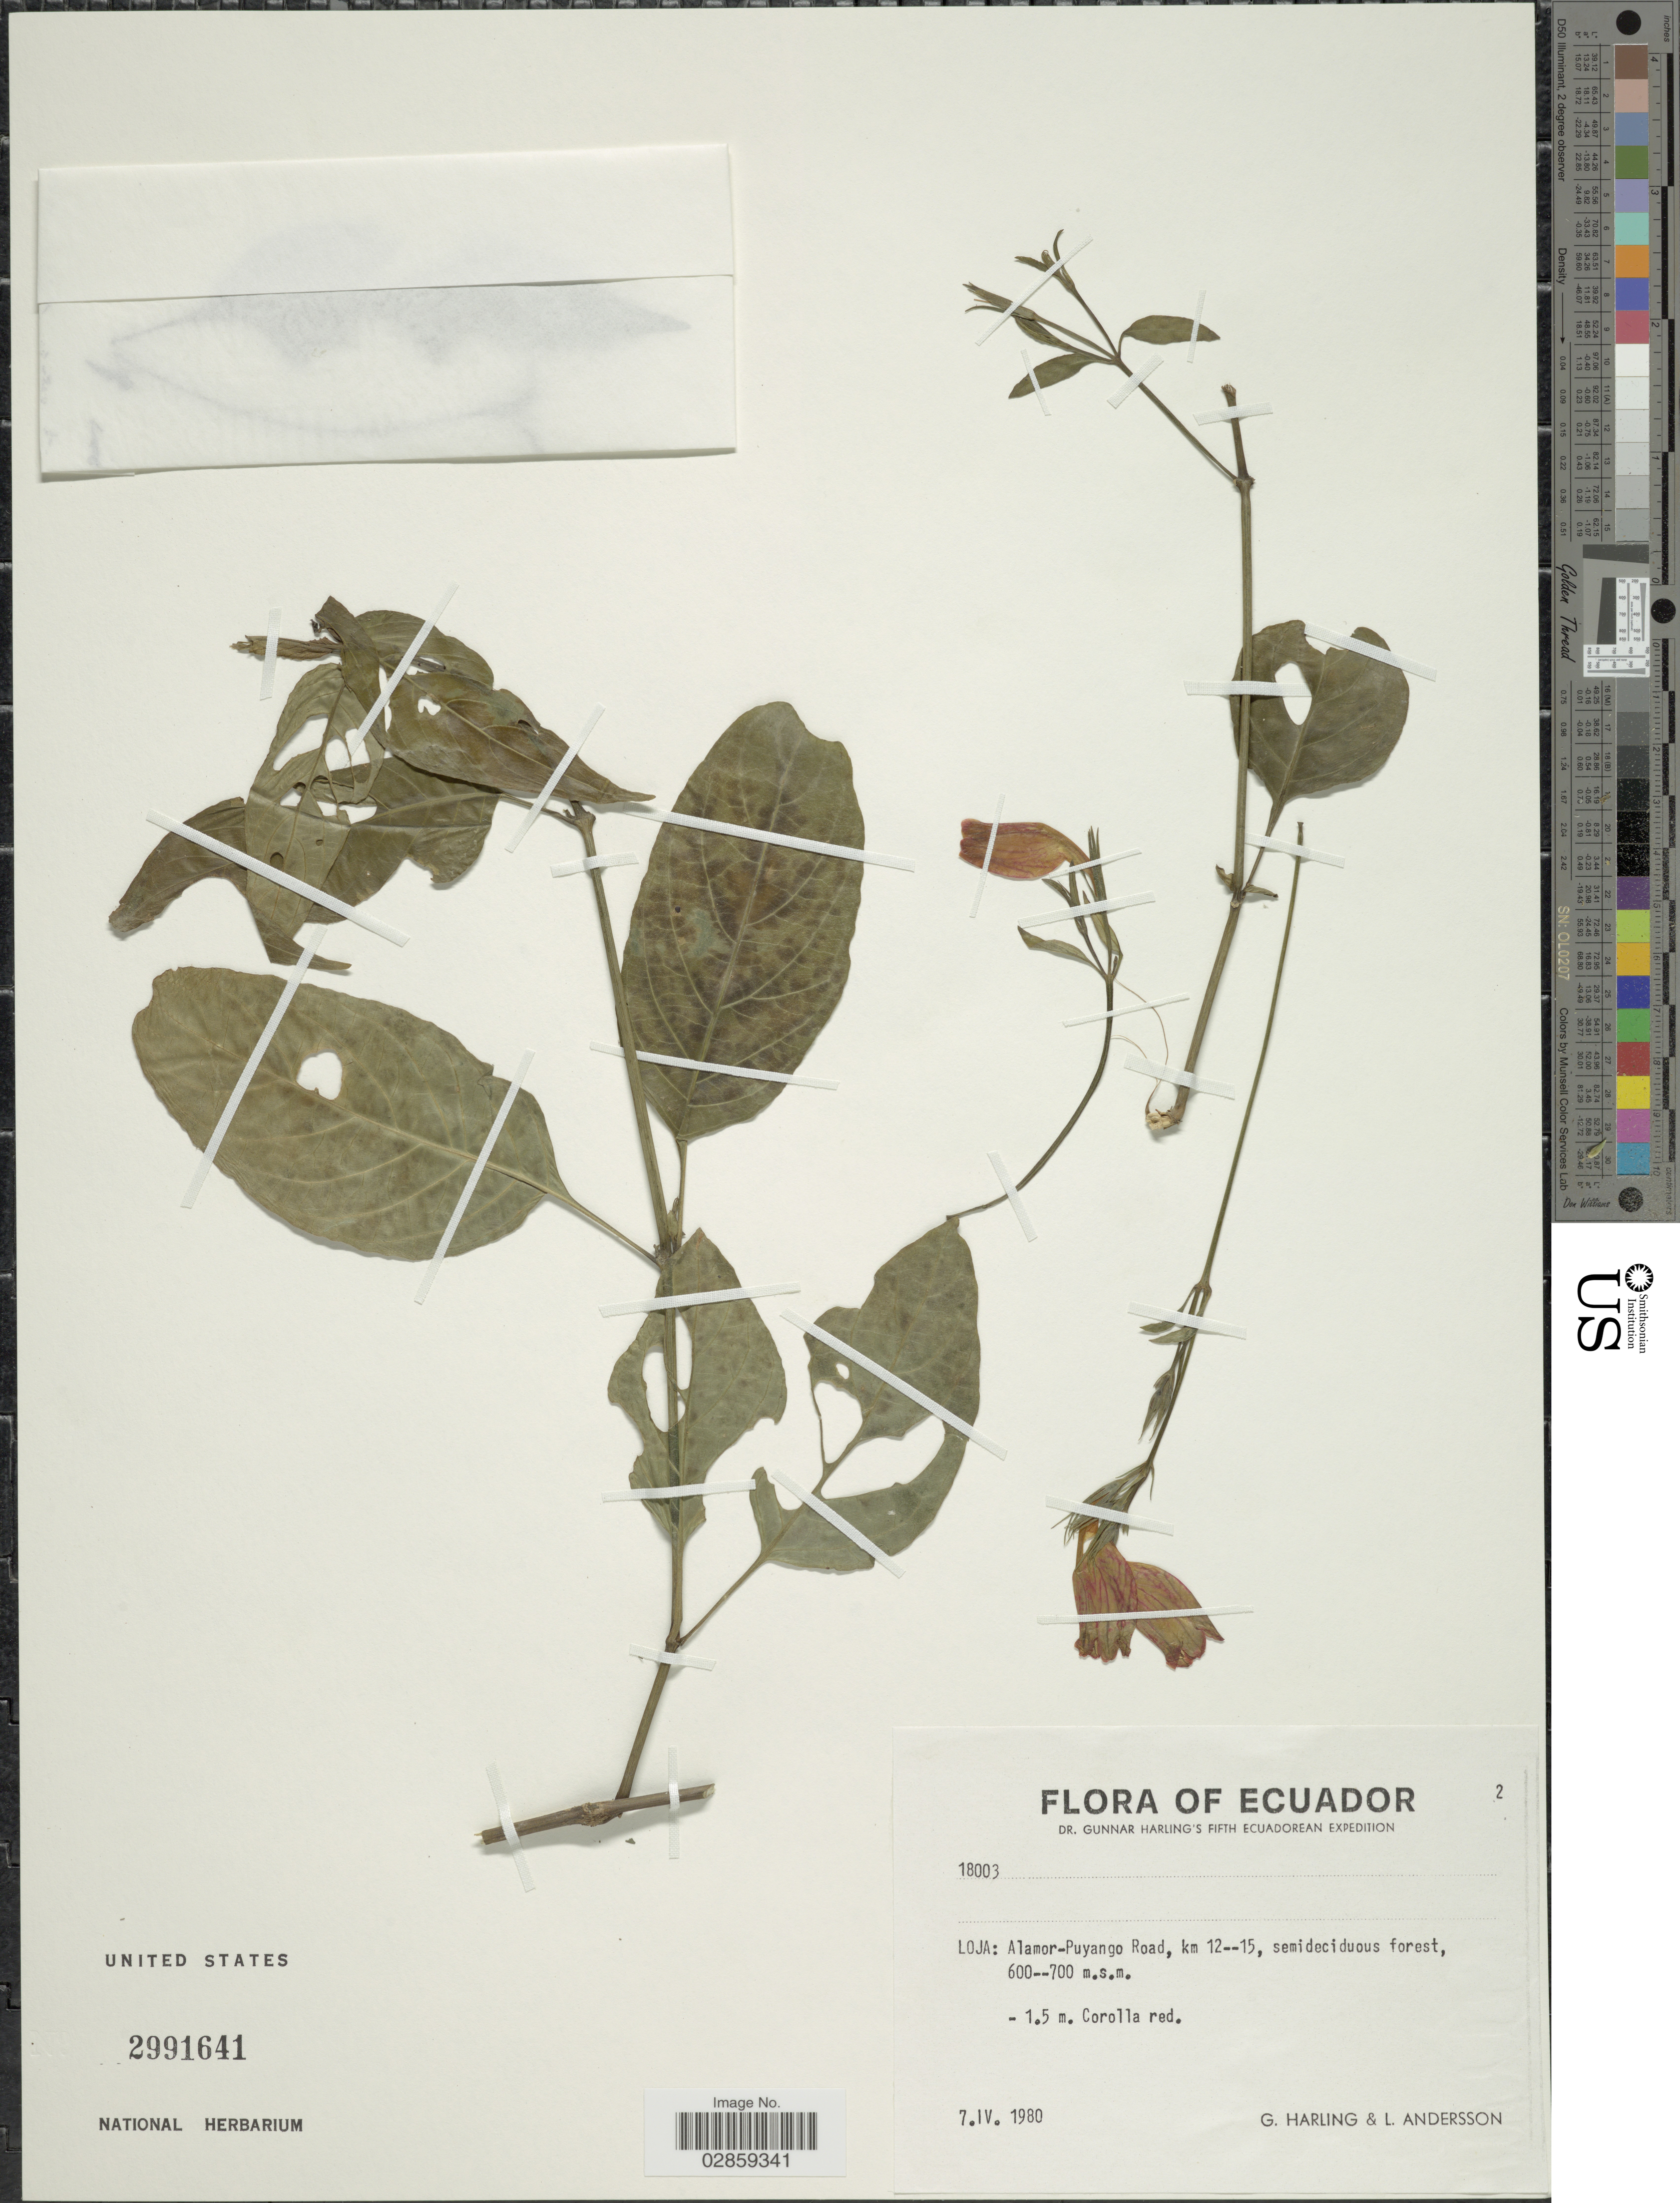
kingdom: Plantae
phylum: Tracheophyta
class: Magnoliopsida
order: Lamiales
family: Acanthaceae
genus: Ruellia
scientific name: Ruellia brevifolia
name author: (Pohl) C. Ezcurra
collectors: G. Harling & L. Andersson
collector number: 18003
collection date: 1980-04-07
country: Ecuador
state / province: Loja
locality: Alamor - Puyango Road, km 12--15.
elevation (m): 600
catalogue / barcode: US 2991641